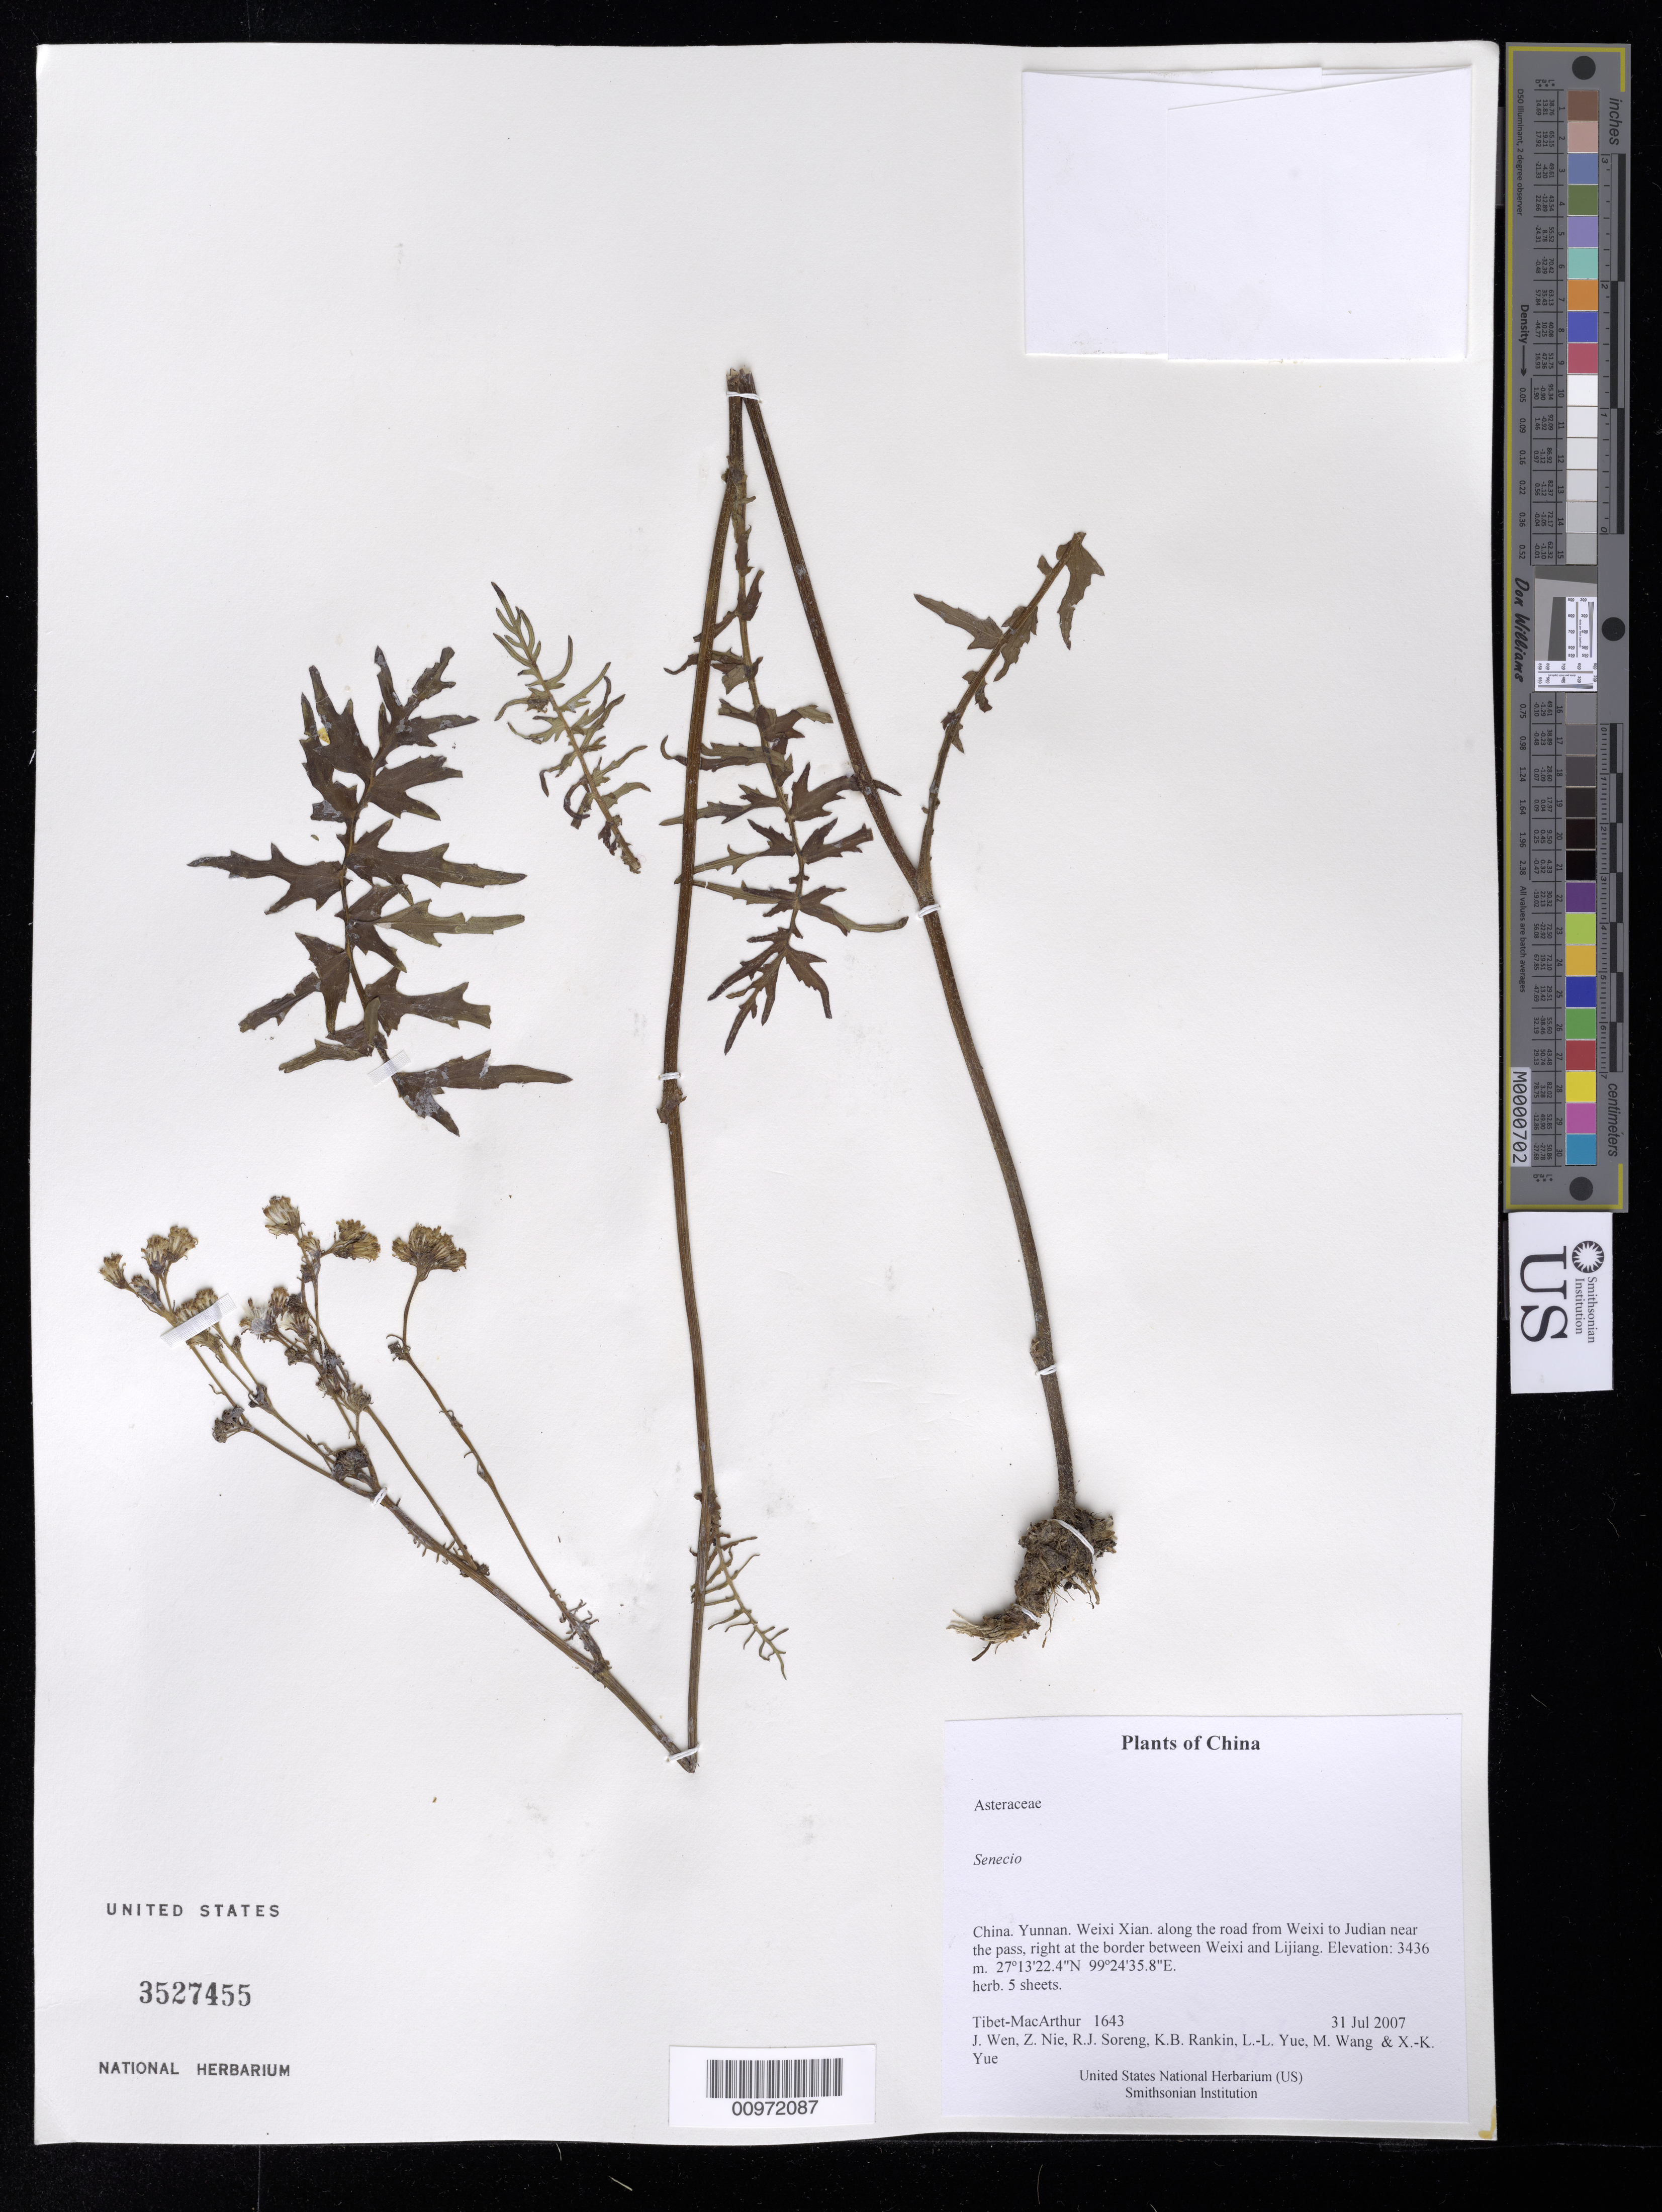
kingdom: Plantae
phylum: Tracheophyta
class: Magnoliopsida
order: Asterales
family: Asteraceae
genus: Senecio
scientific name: Senecio sp.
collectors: Tibet-MacArthur, J. Wen, Z. Nie, R. J. Soreng, K. Rankin, L. Yue, M. Wang & X. Yue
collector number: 1643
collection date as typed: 31 Jul 2007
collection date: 2007-07-31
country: China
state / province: Yunnan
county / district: Weixi Xian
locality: along the road from Weixi to Judian near the pass, right at the border between Weixi and Lijiang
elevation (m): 3436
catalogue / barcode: US 3527455